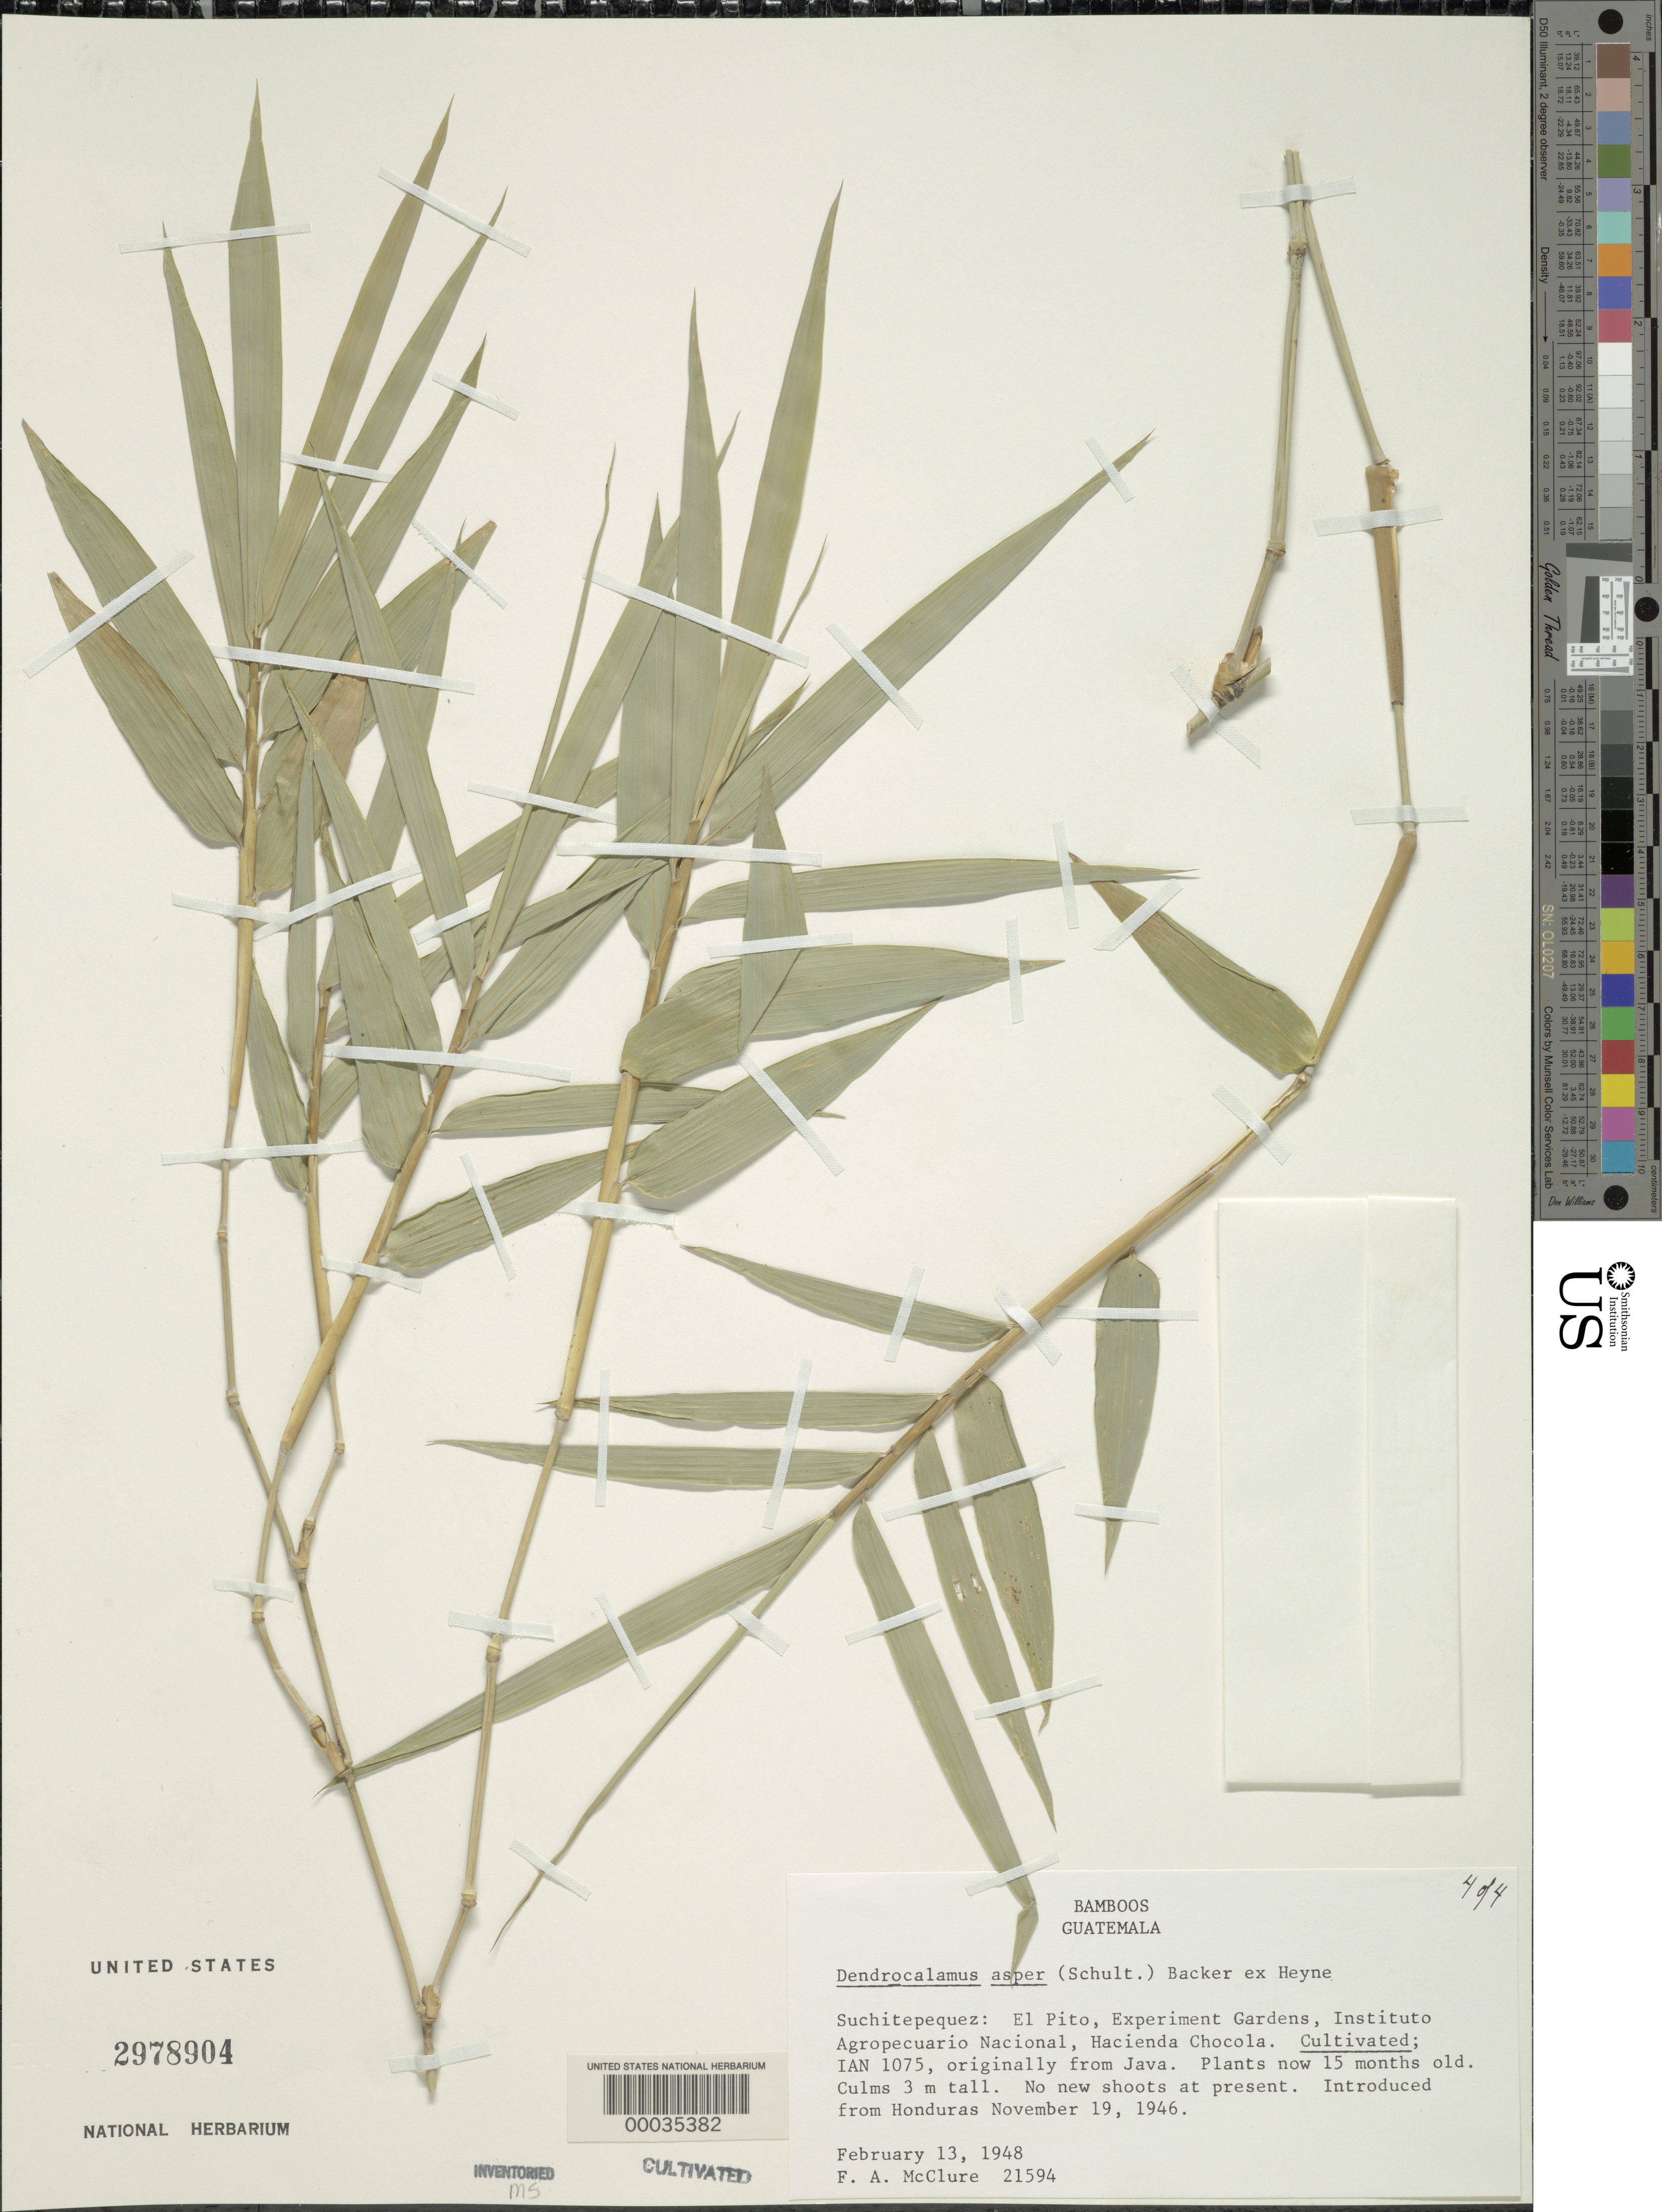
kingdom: Plantae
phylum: Tracheophyta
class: Liliopsida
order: Poales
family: Poaceae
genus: Dendrocalamus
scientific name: Dendrocalamus asper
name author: (Schult. & Schult. f.) Backer ex K. Heyne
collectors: F. A. McClure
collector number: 21594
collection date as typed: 13 Feb 1948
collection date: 1948-02-13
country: Guatemala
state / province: Suchitepéquez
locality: Ex. gardens, Inst. Agropecuario Nac. Hacienta Chocola, El Pito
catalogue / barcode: US 2978904